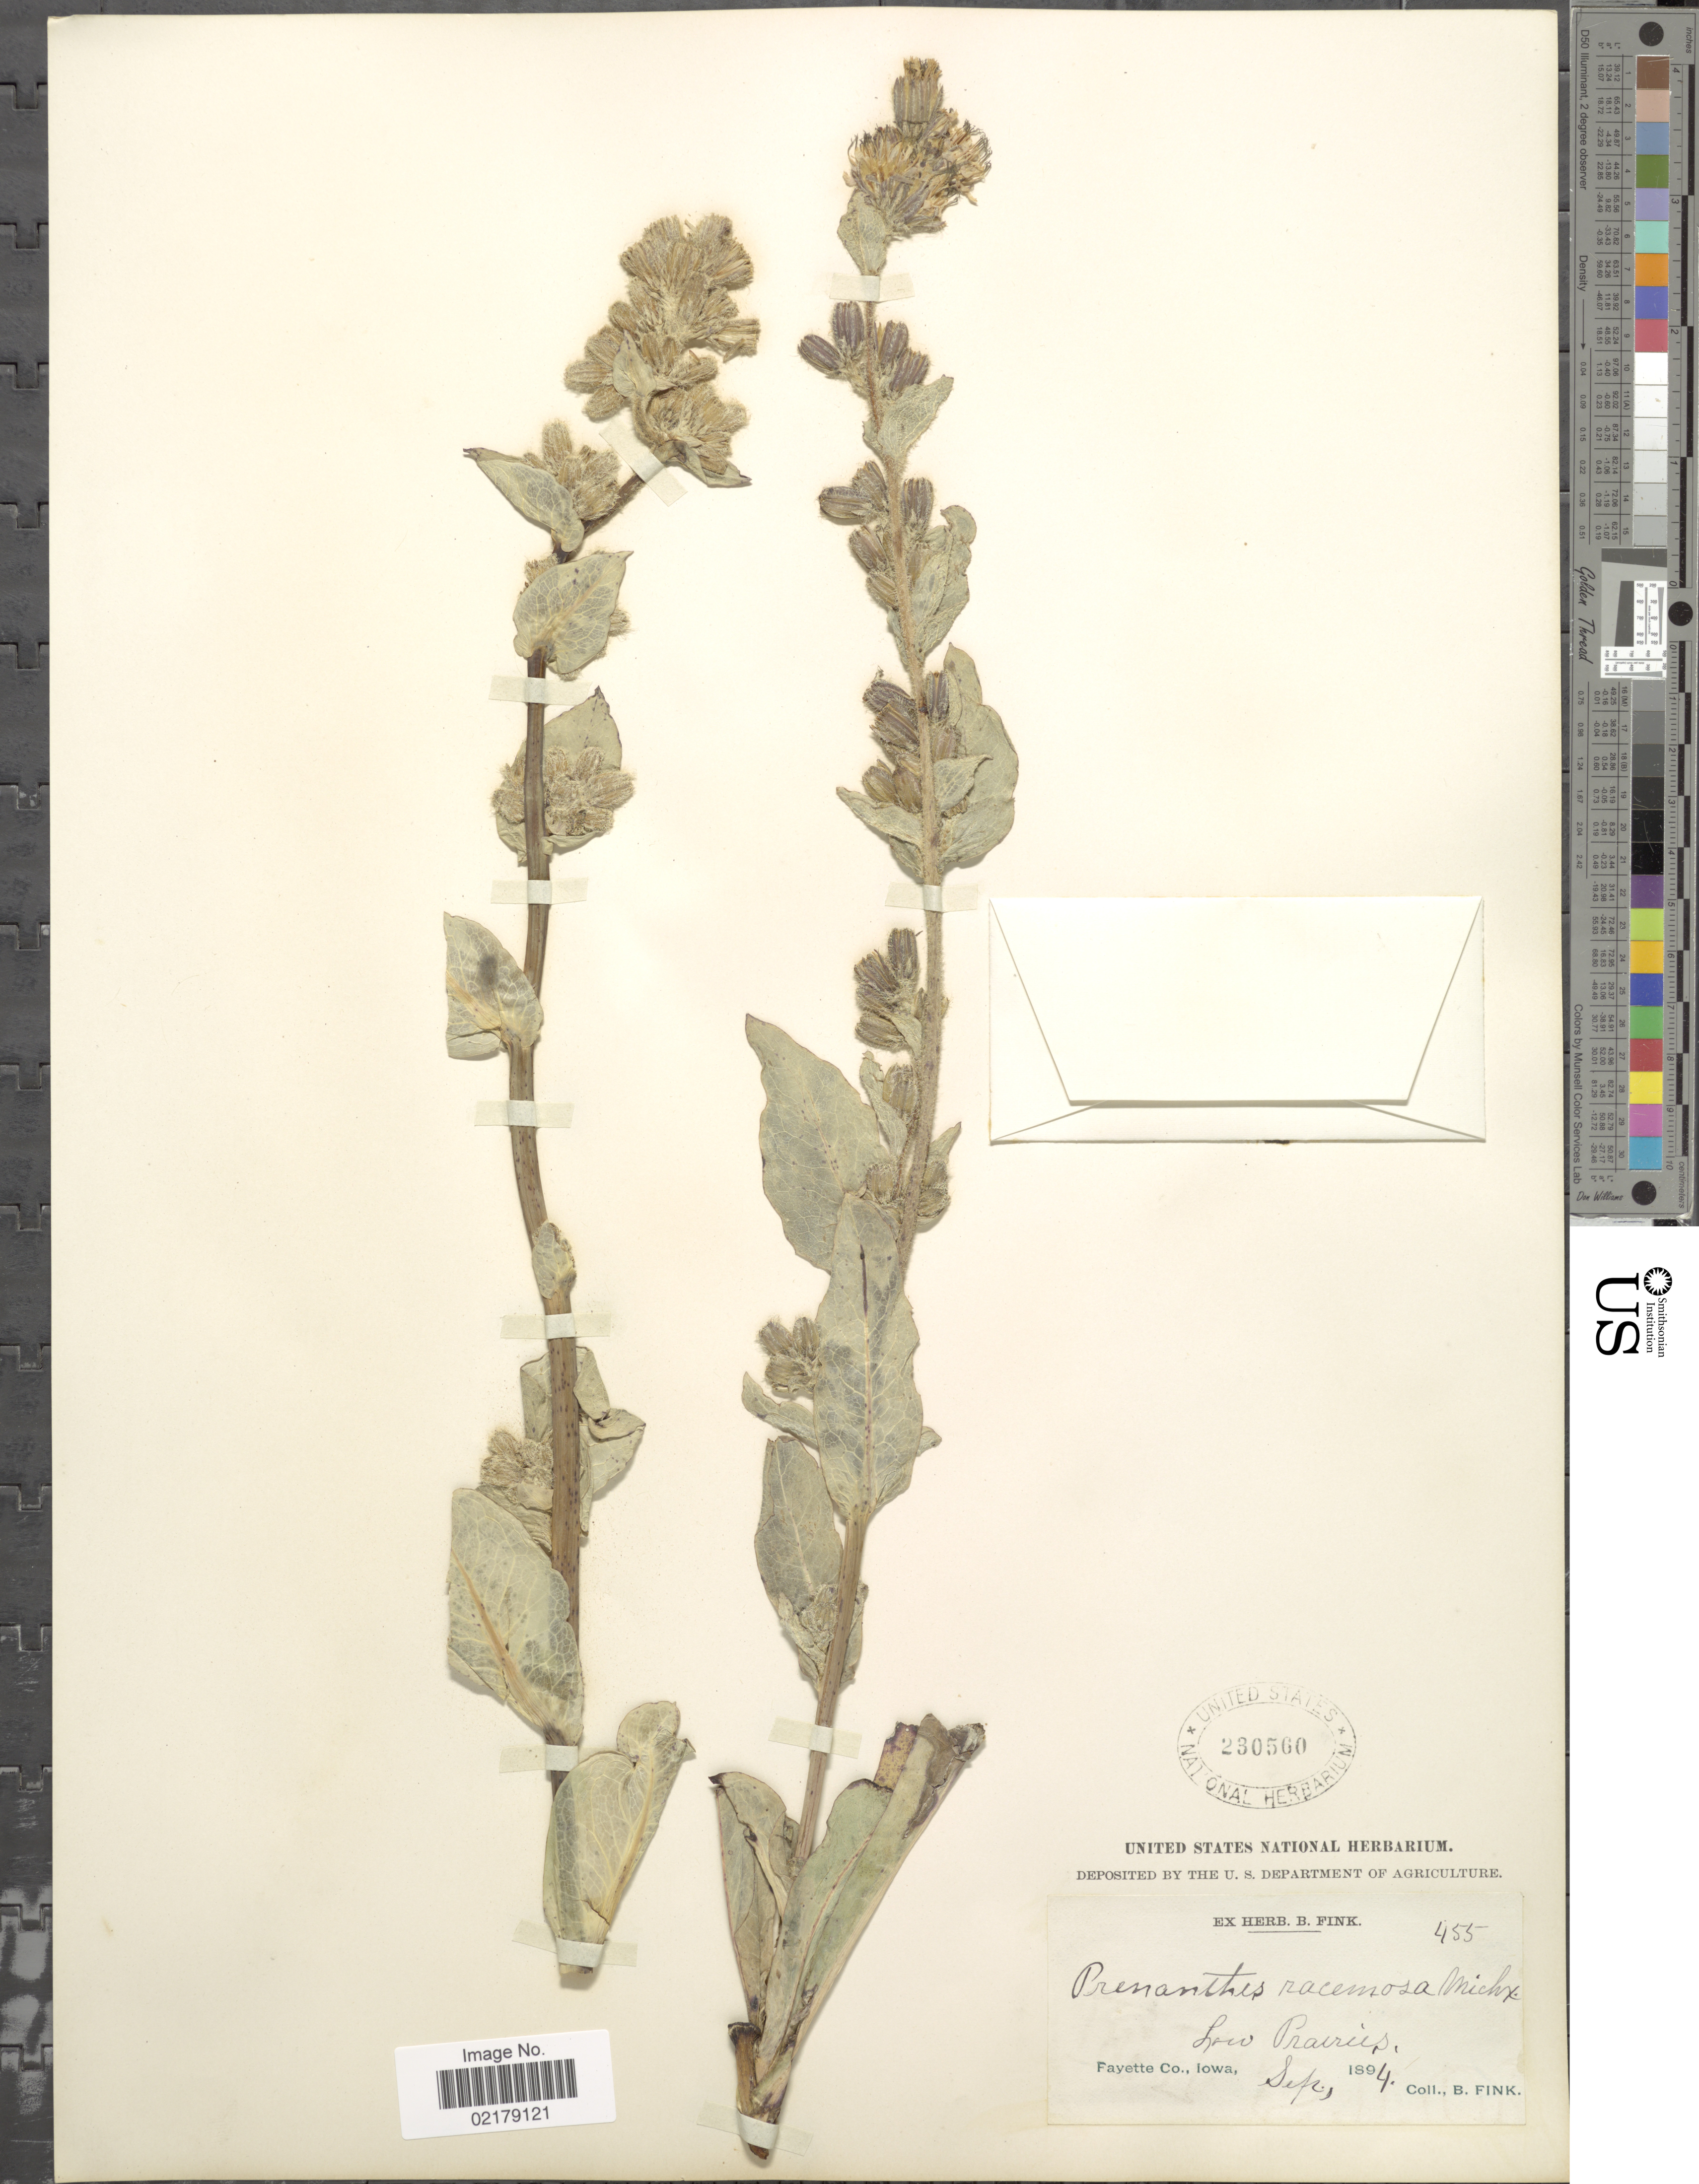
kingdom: Plantae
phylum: Tracheophyta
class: Magnoliopsida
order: Asterales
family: Asteraceae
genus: Nabalus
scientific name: Nabalus racemosus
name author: (Michx.) Hook.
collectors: B. Fink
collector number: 455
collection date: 1894-09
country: United States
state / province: Iowa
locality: Low prairies, Fayette Co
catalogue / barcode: US 230560